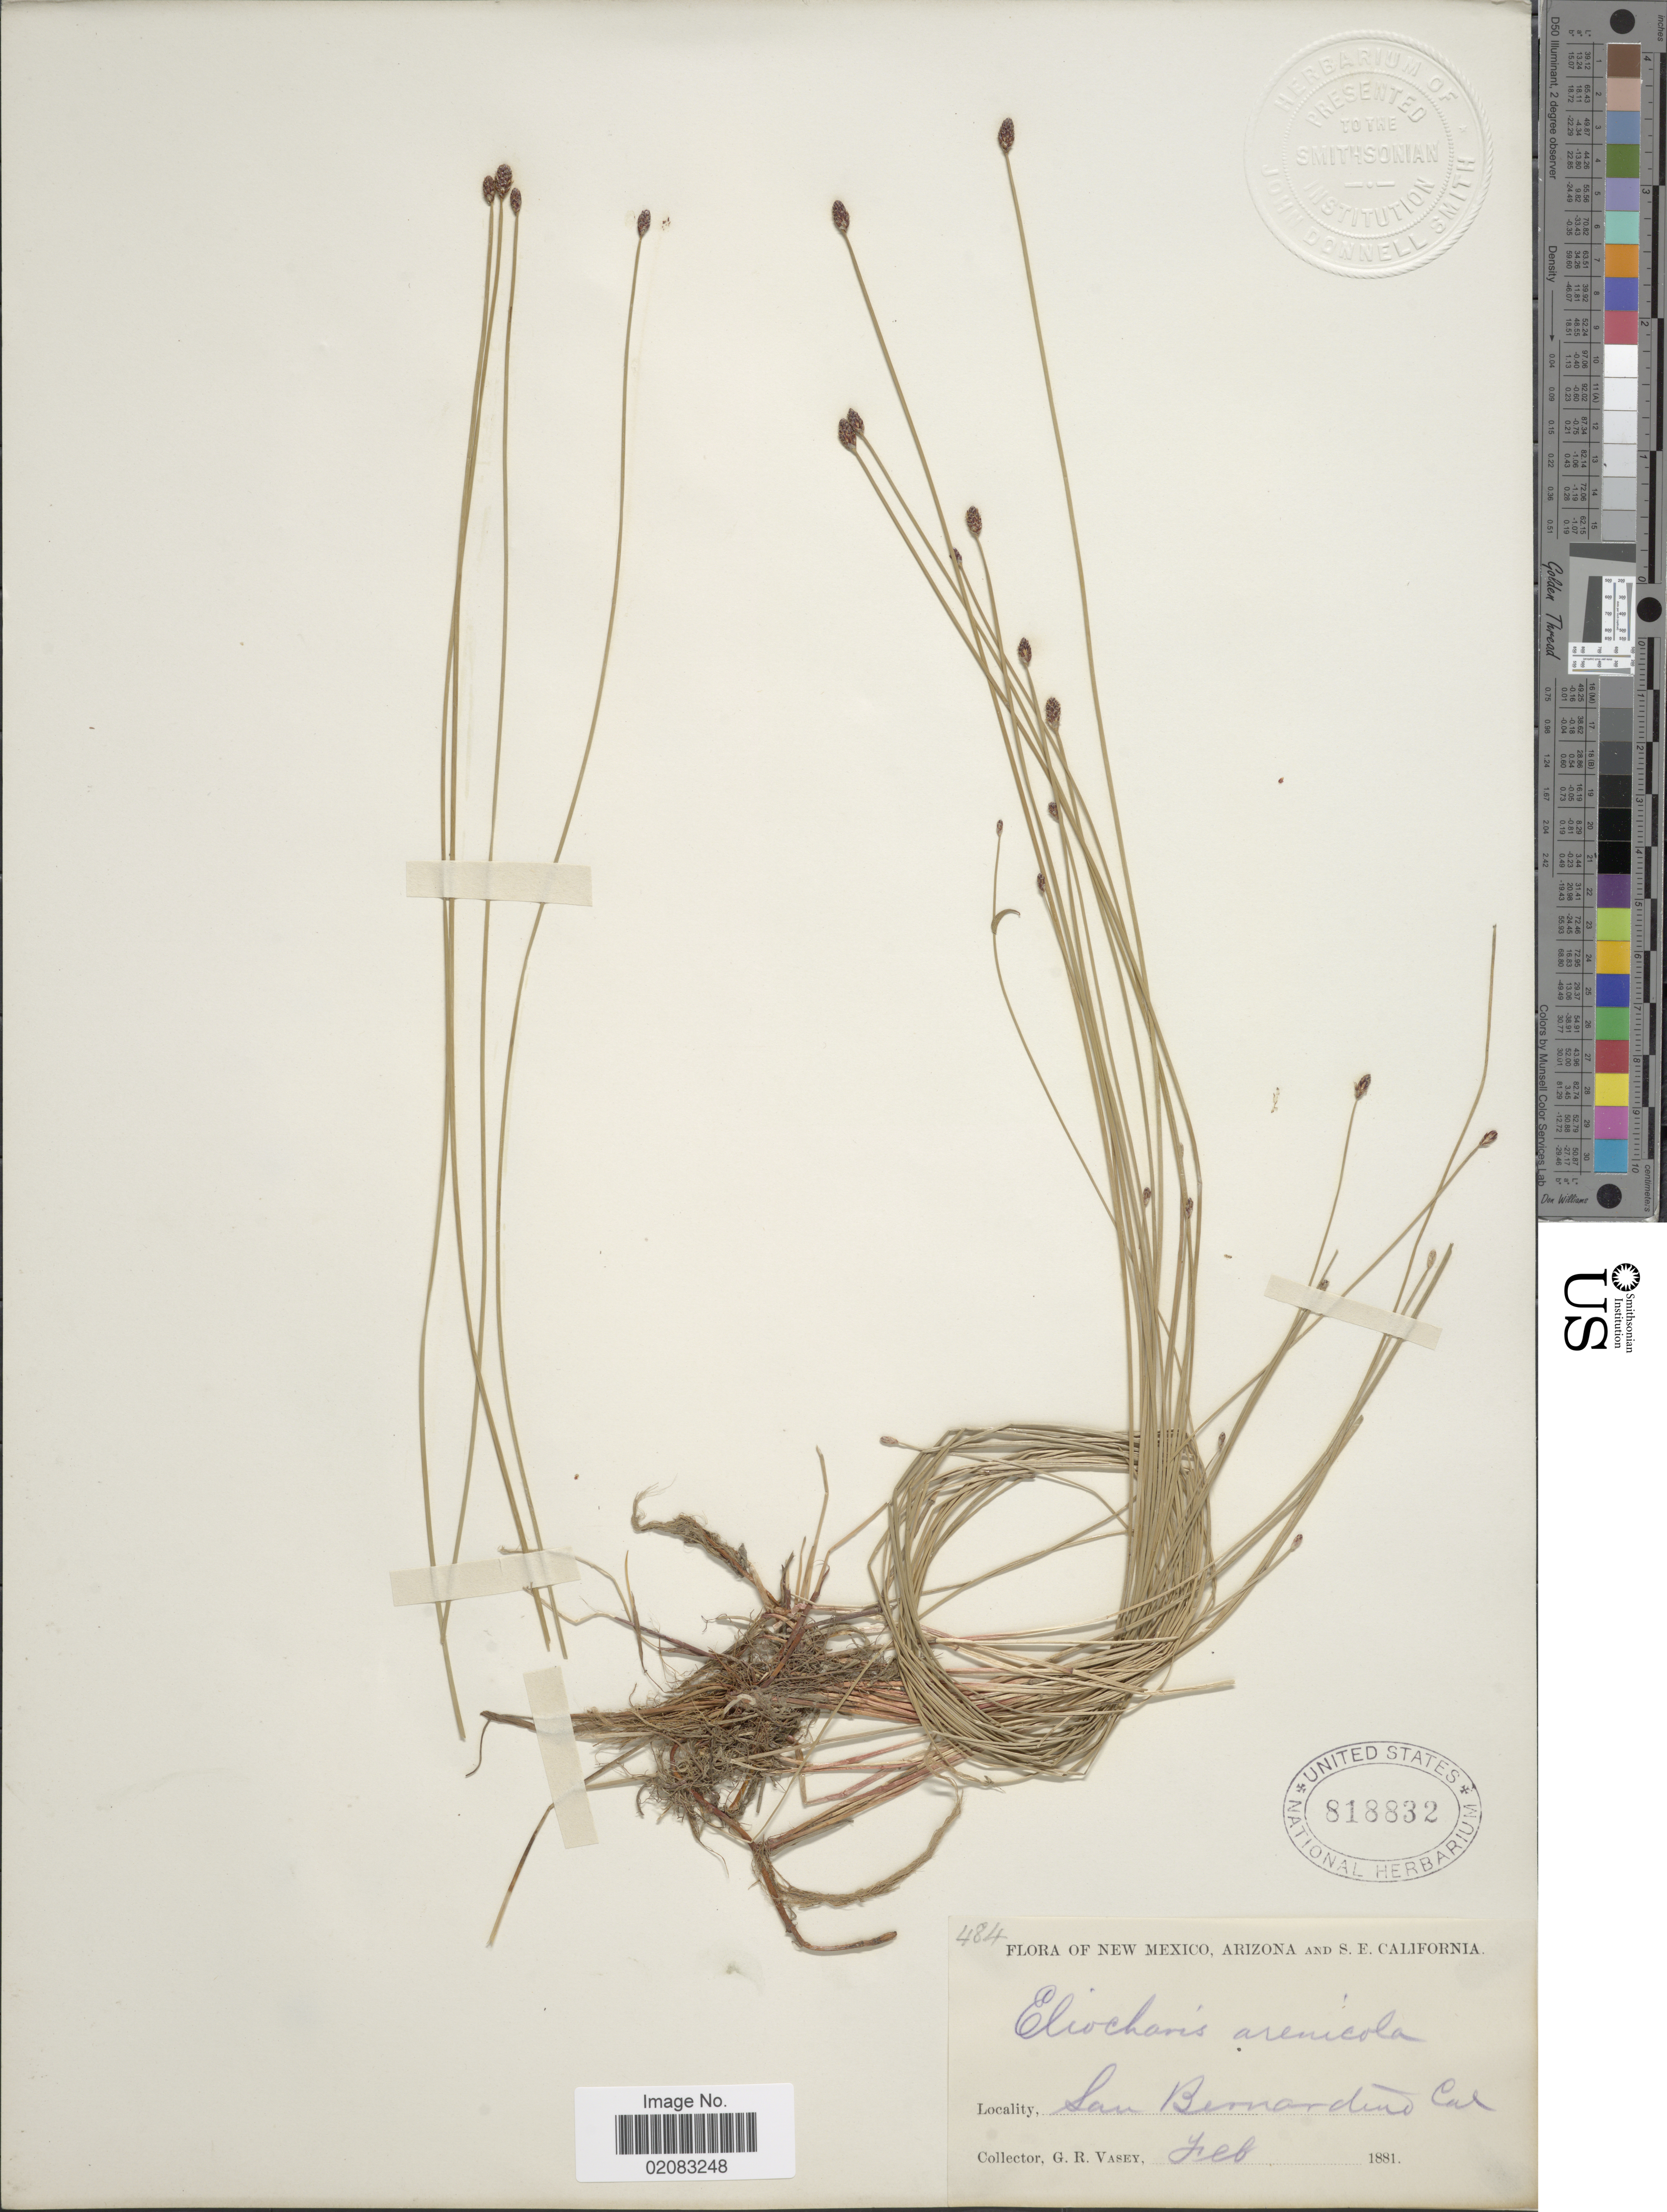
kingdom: Plantae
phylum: Tracheophyta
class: Liliopsida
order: Poales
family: Cyperaceae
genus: Eleocharis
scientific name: Eleocharis montevidensis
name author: Kunth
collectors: G. R. Vasey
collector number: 484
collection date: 1881-02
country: United States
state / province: California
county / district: San Bernardino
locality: San Bernardino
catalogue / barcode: US 818832